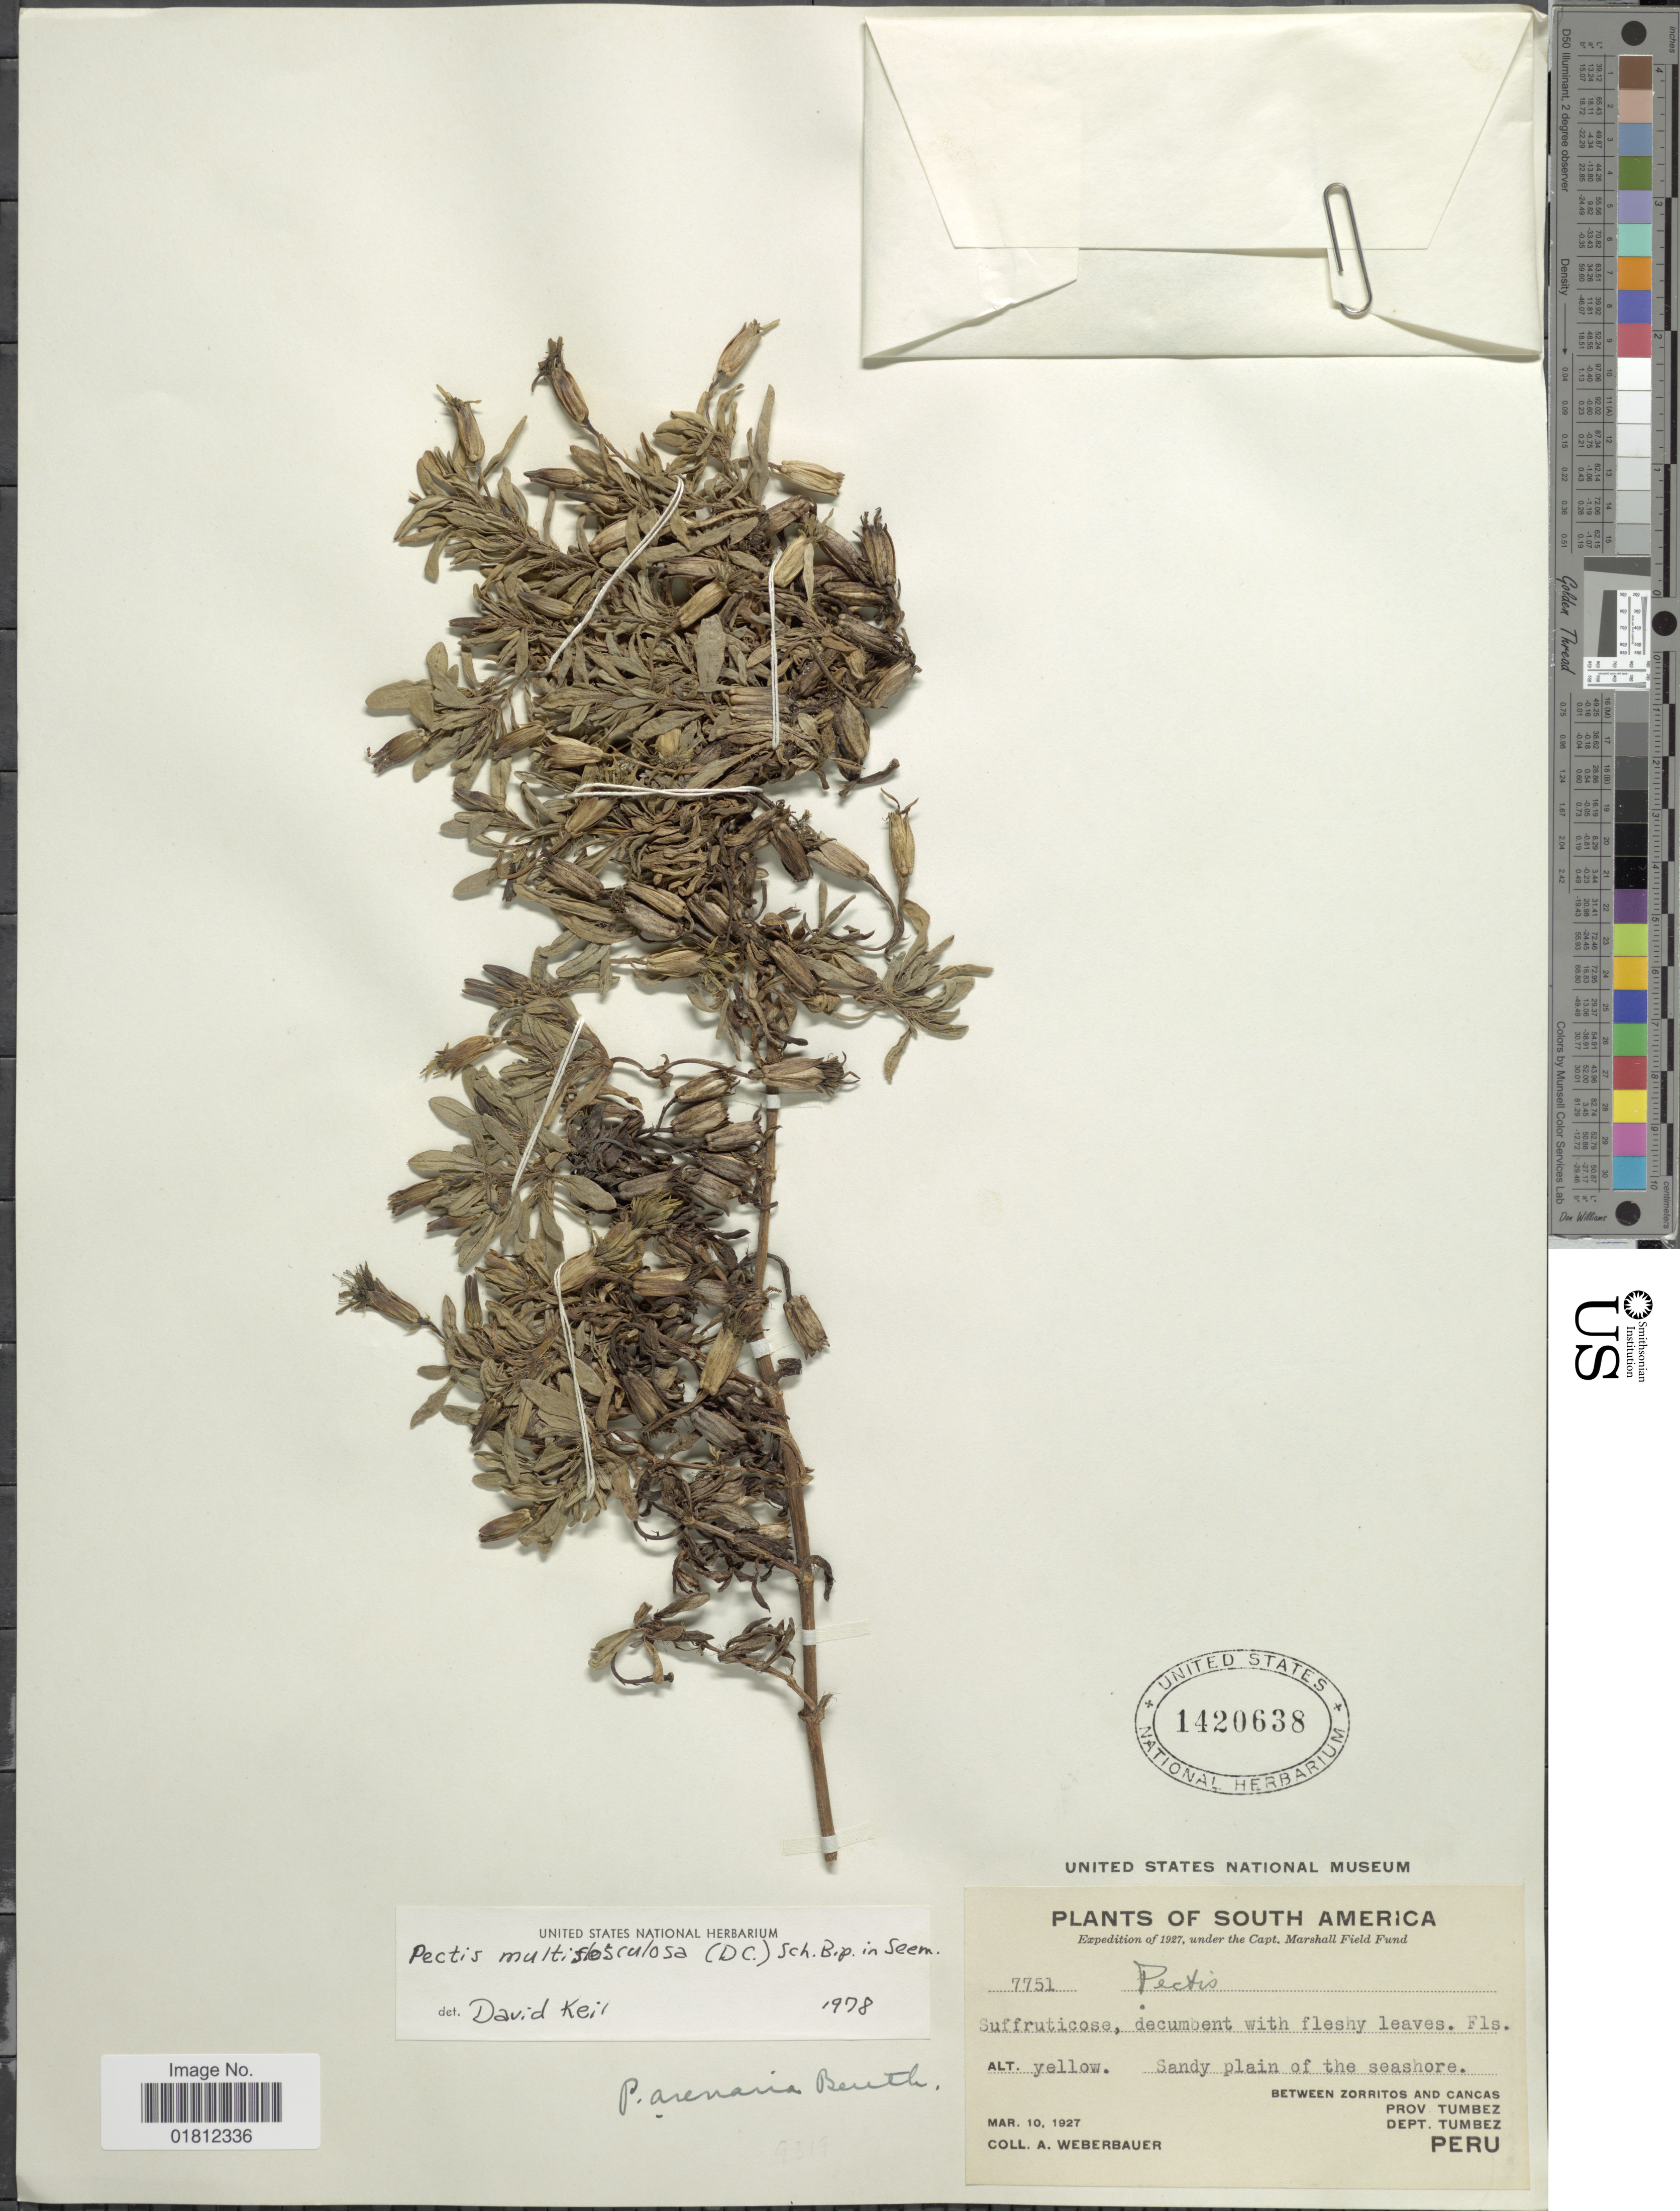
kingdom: Plantae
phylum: Tracheophyta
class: Magnoliopsida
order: Asterales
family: Asteraceae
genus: Pectis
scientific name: Pectis multiflosculosa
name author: (DC.) Sch. Bip.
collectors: A. Weberbauer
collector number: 7751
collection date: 1927-03-10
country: Peru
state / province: Tumbes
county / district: Tumbes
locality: Between Zorritos and Cancas, Prov. Tumbez, Dept. Tumbez, Peru.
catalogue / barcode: US 1420638